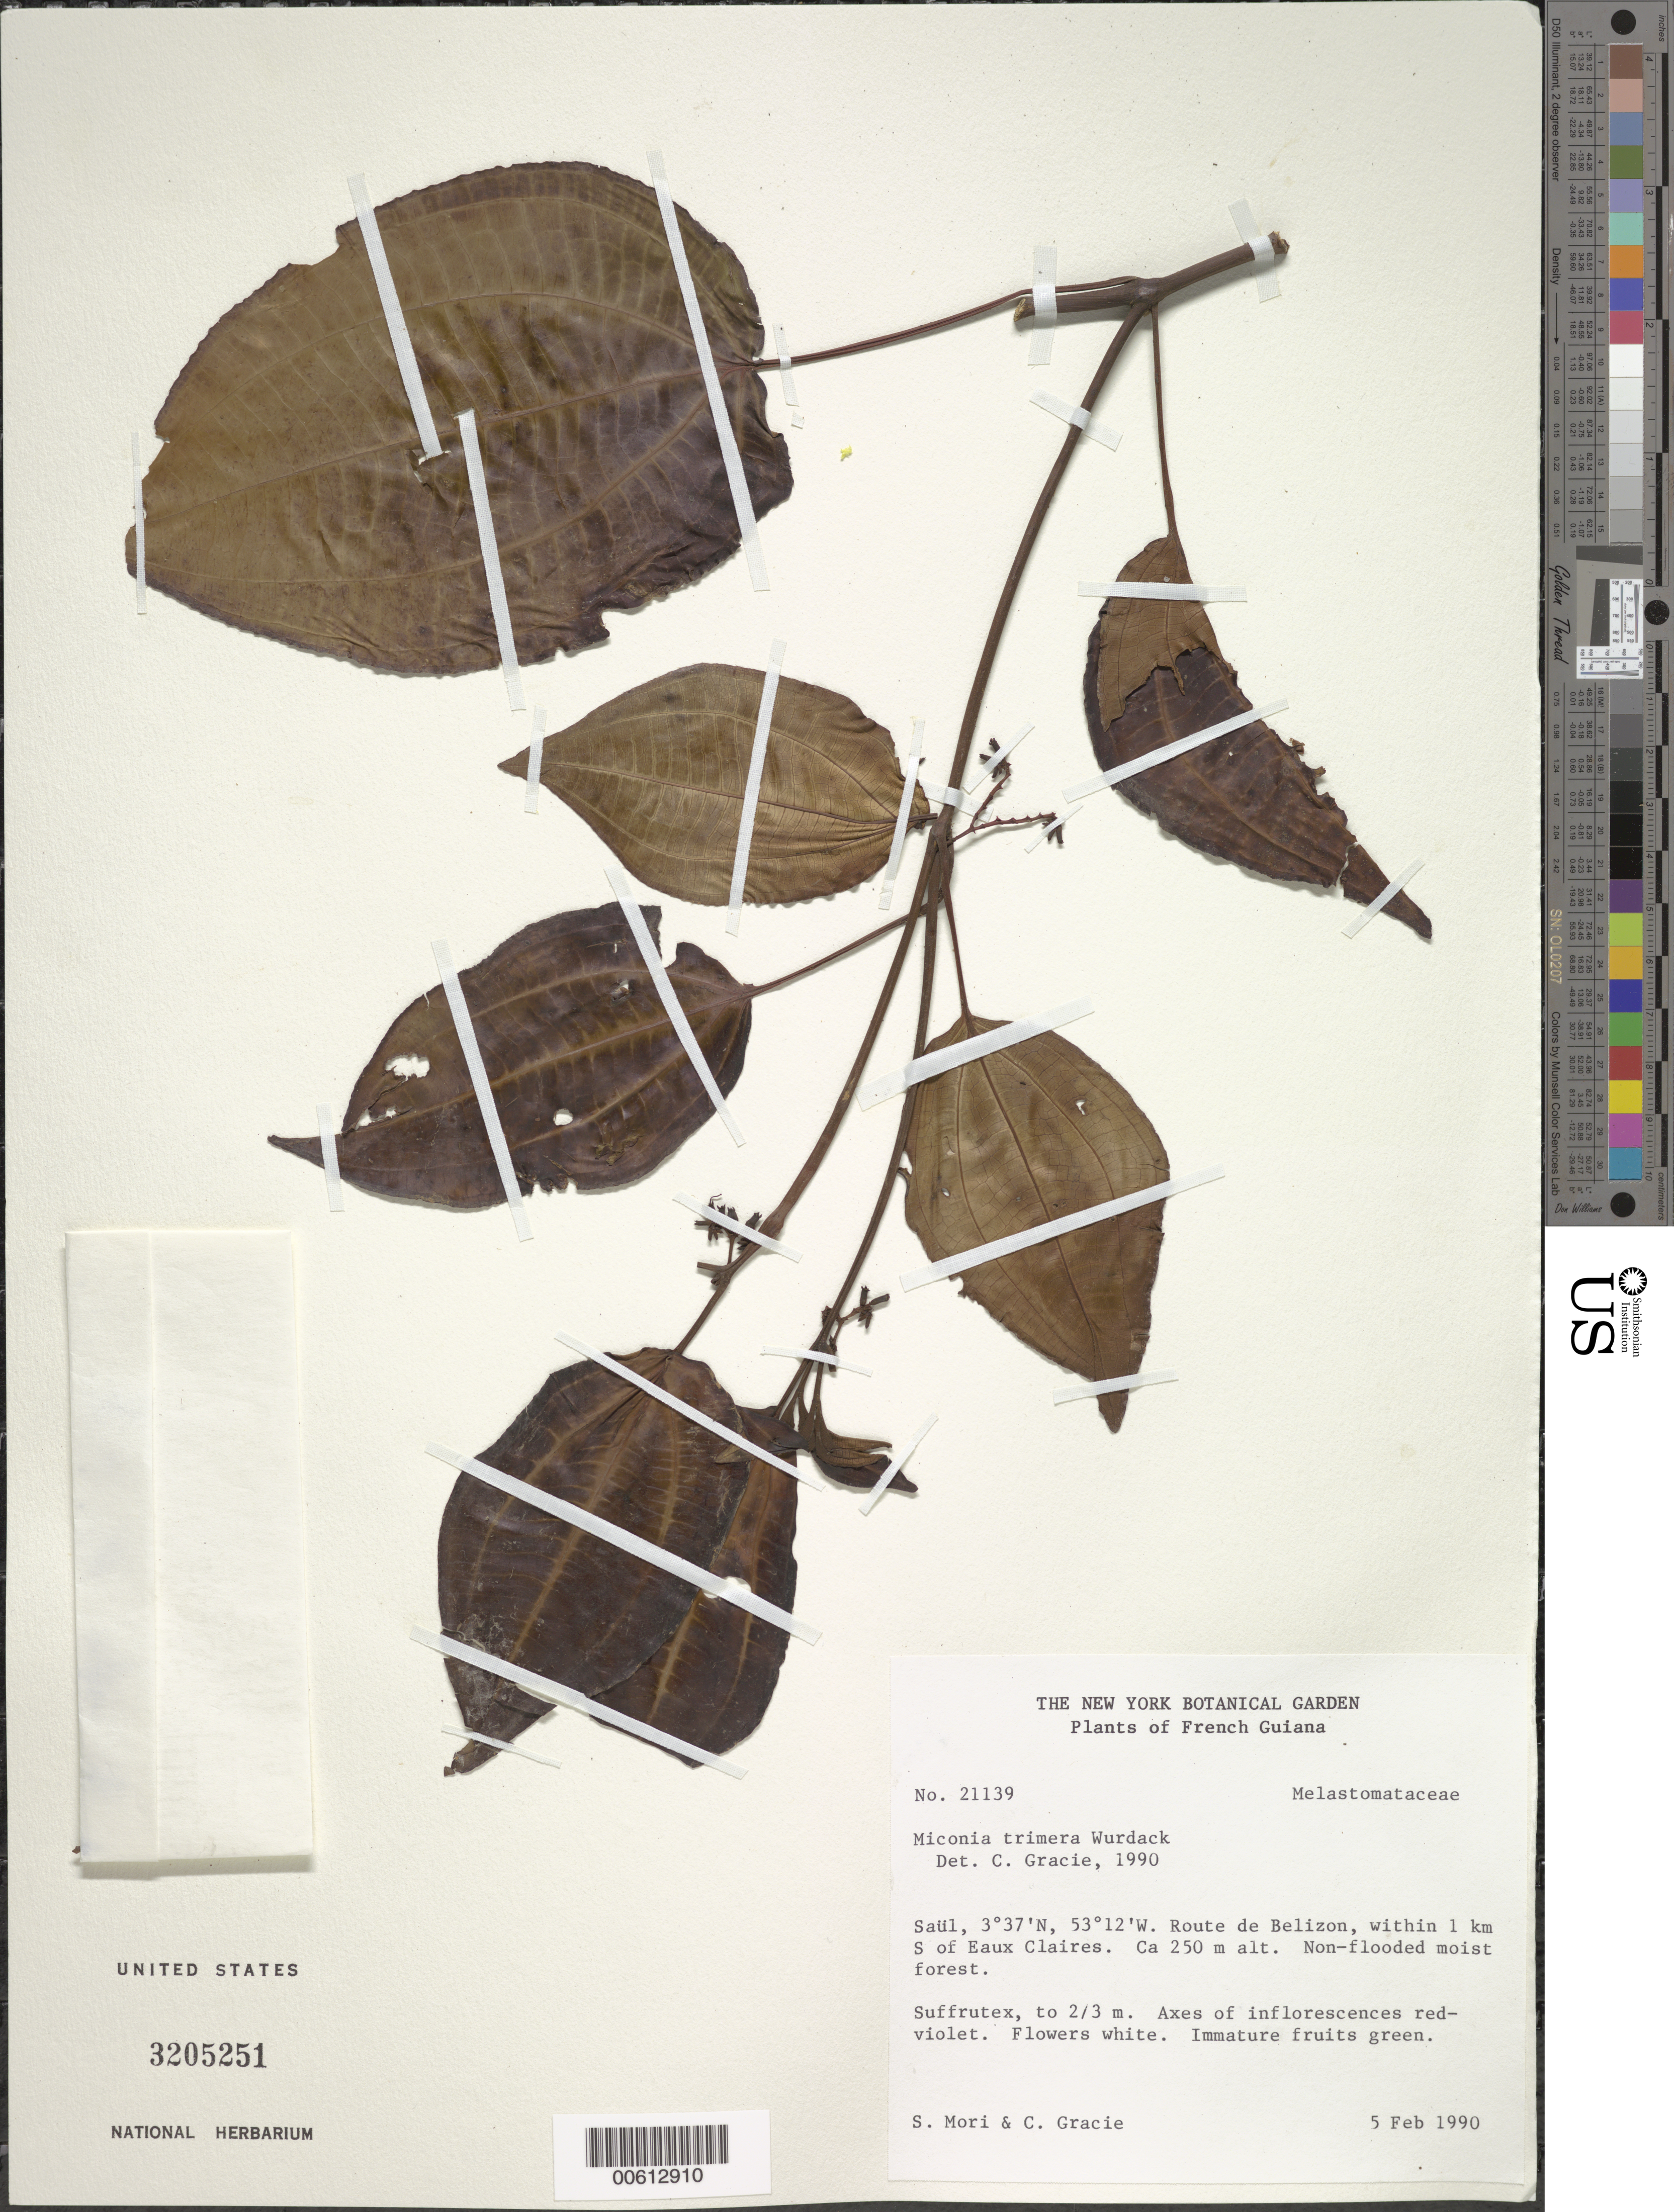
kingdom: Plantae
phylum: Tracheophyta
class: Magnoliopsida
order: Myrtales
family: Melastomataceae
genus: Miconia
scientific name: Miconia trimera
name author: Wurdack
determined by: Gracie, Carol A.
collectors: S. Mori & C. A. Gracie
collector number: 21139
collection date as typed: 5-Feb-90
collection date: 1990-02-05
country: French Guiana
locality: Saül, Route de Belizon, within 1 km S of Eaux Claires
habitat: Non-flooded moist forest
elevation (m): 250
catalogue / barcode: US 3205251